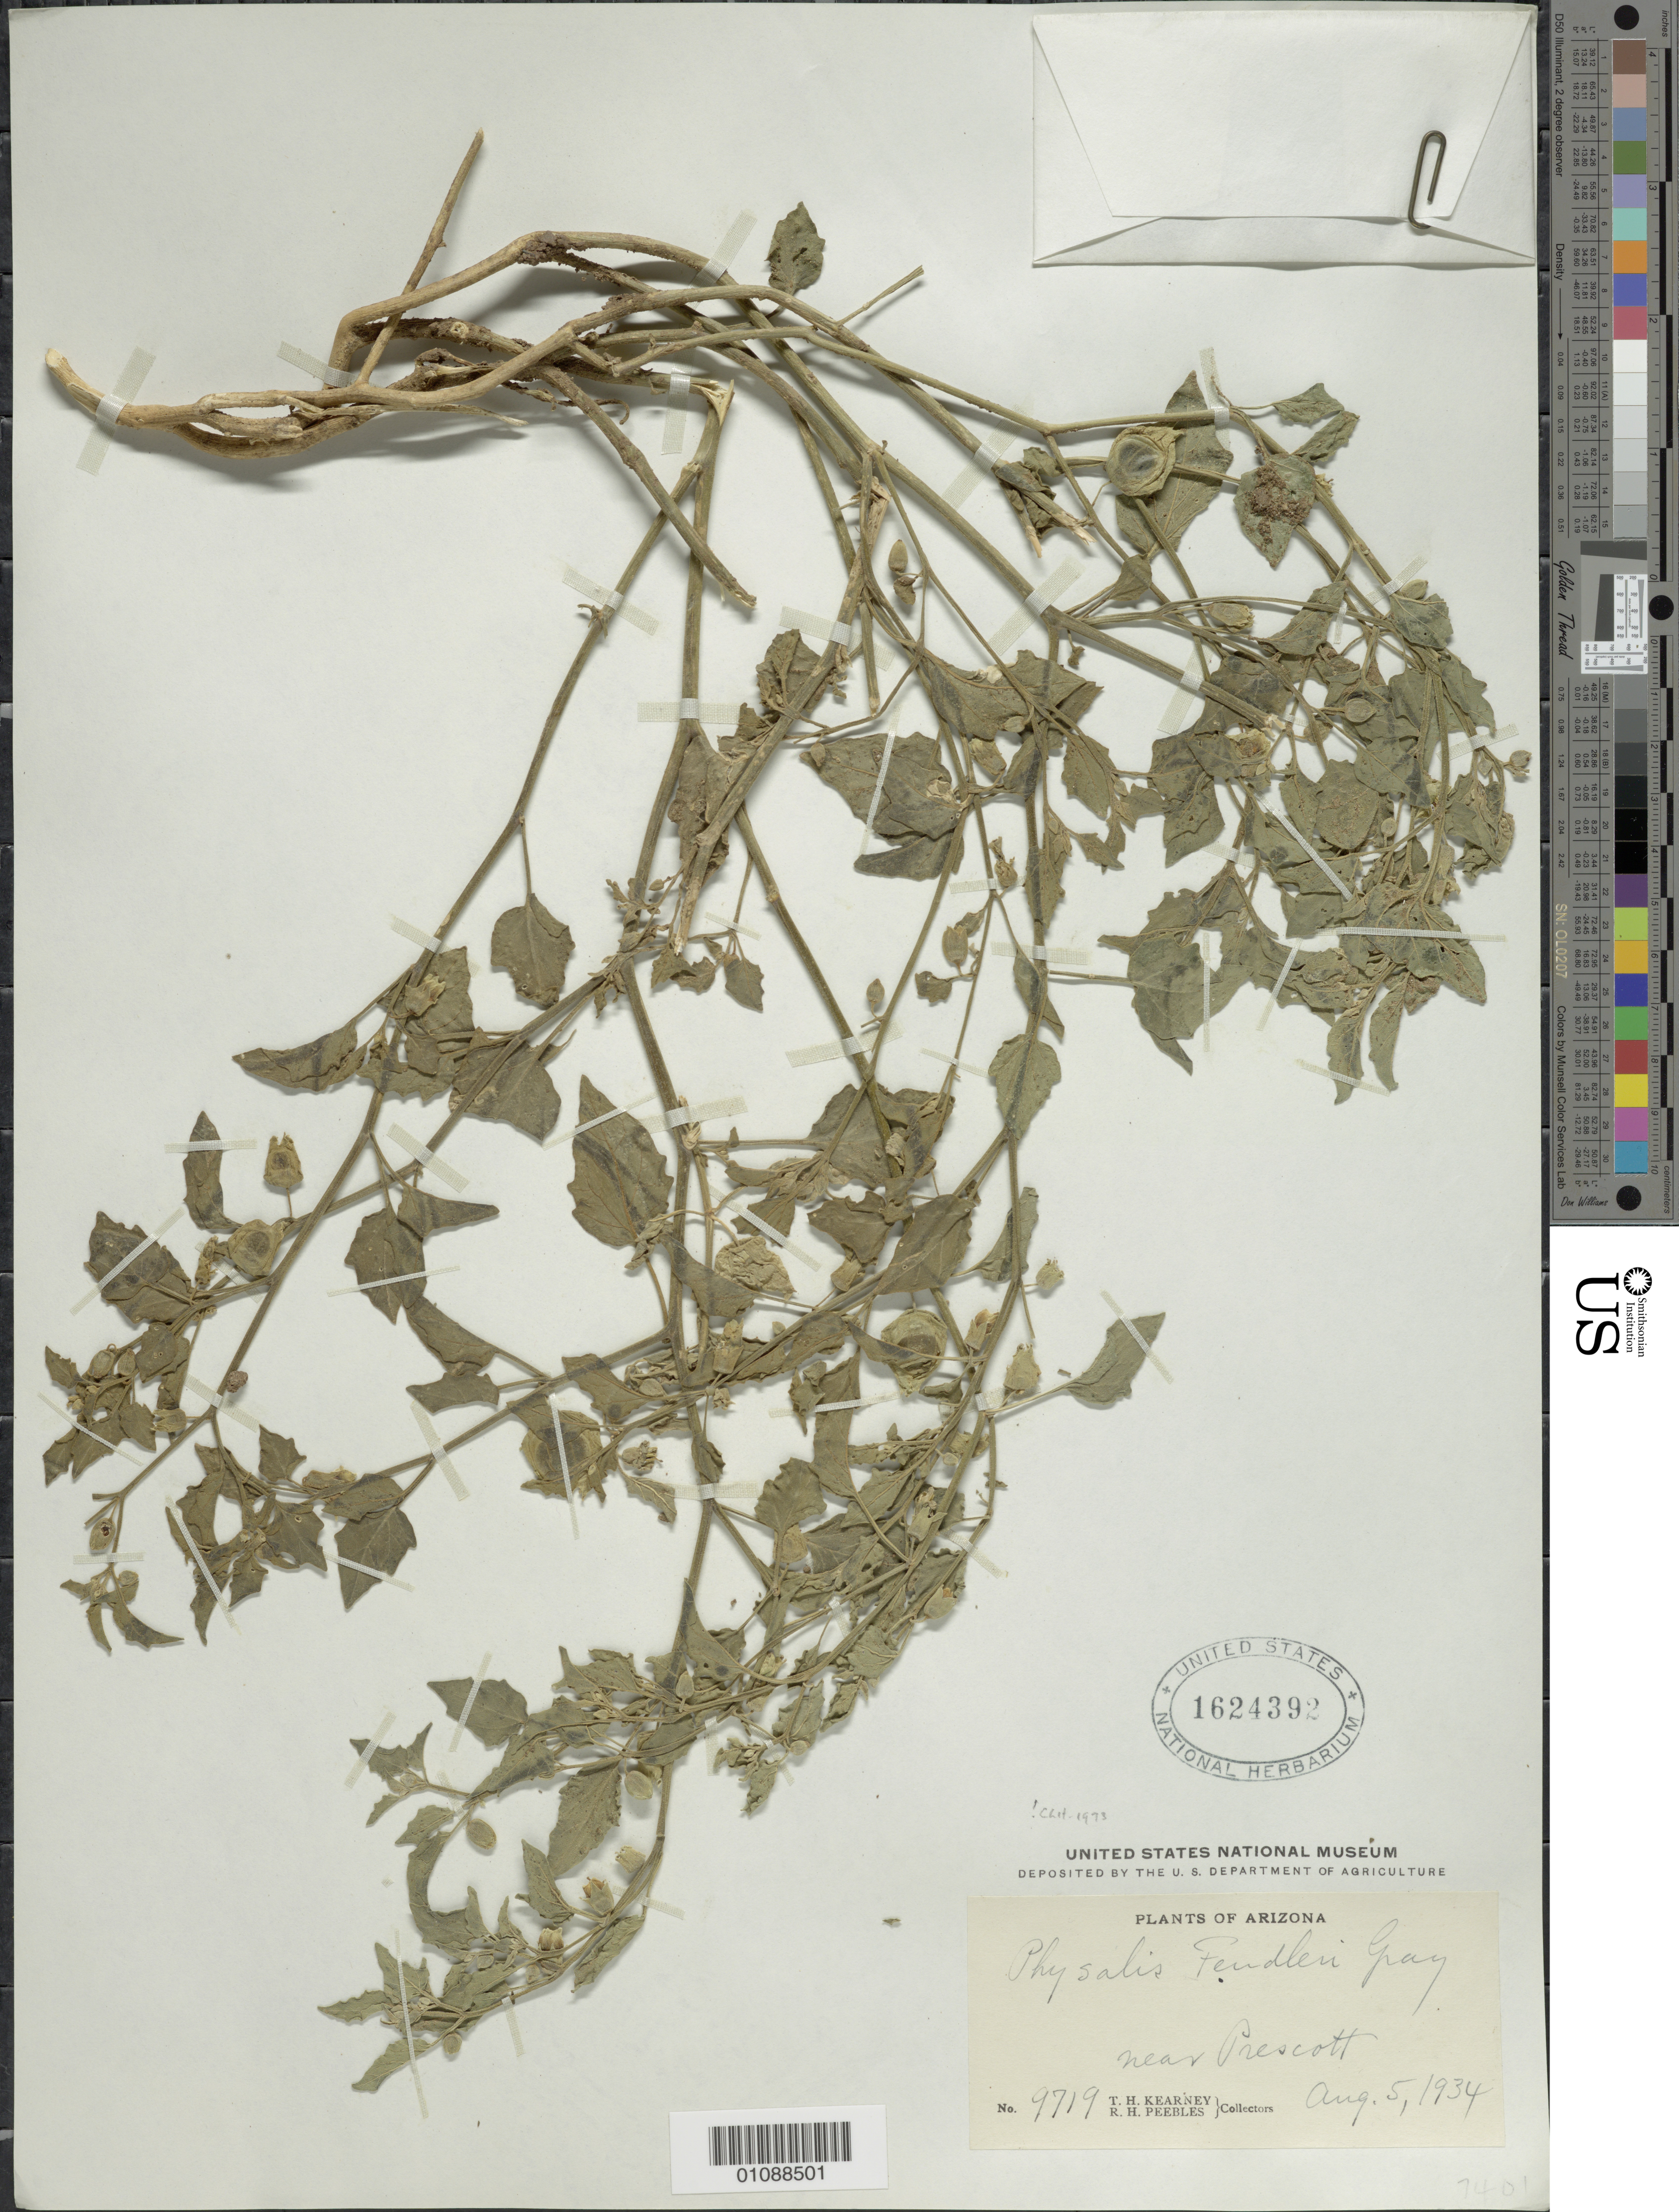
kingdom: Plantae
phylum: Tracheophyta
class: Magnoliopsida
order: Solanales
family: Solanaceae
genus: Physalis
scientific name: Physalis fendleri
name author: A. Gray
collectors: T. H. Kearney & R. H. Peebles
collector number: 9719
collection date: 1934-08-05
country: United States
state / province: Arizona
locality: Near Prescott.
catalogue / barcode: US 1624392